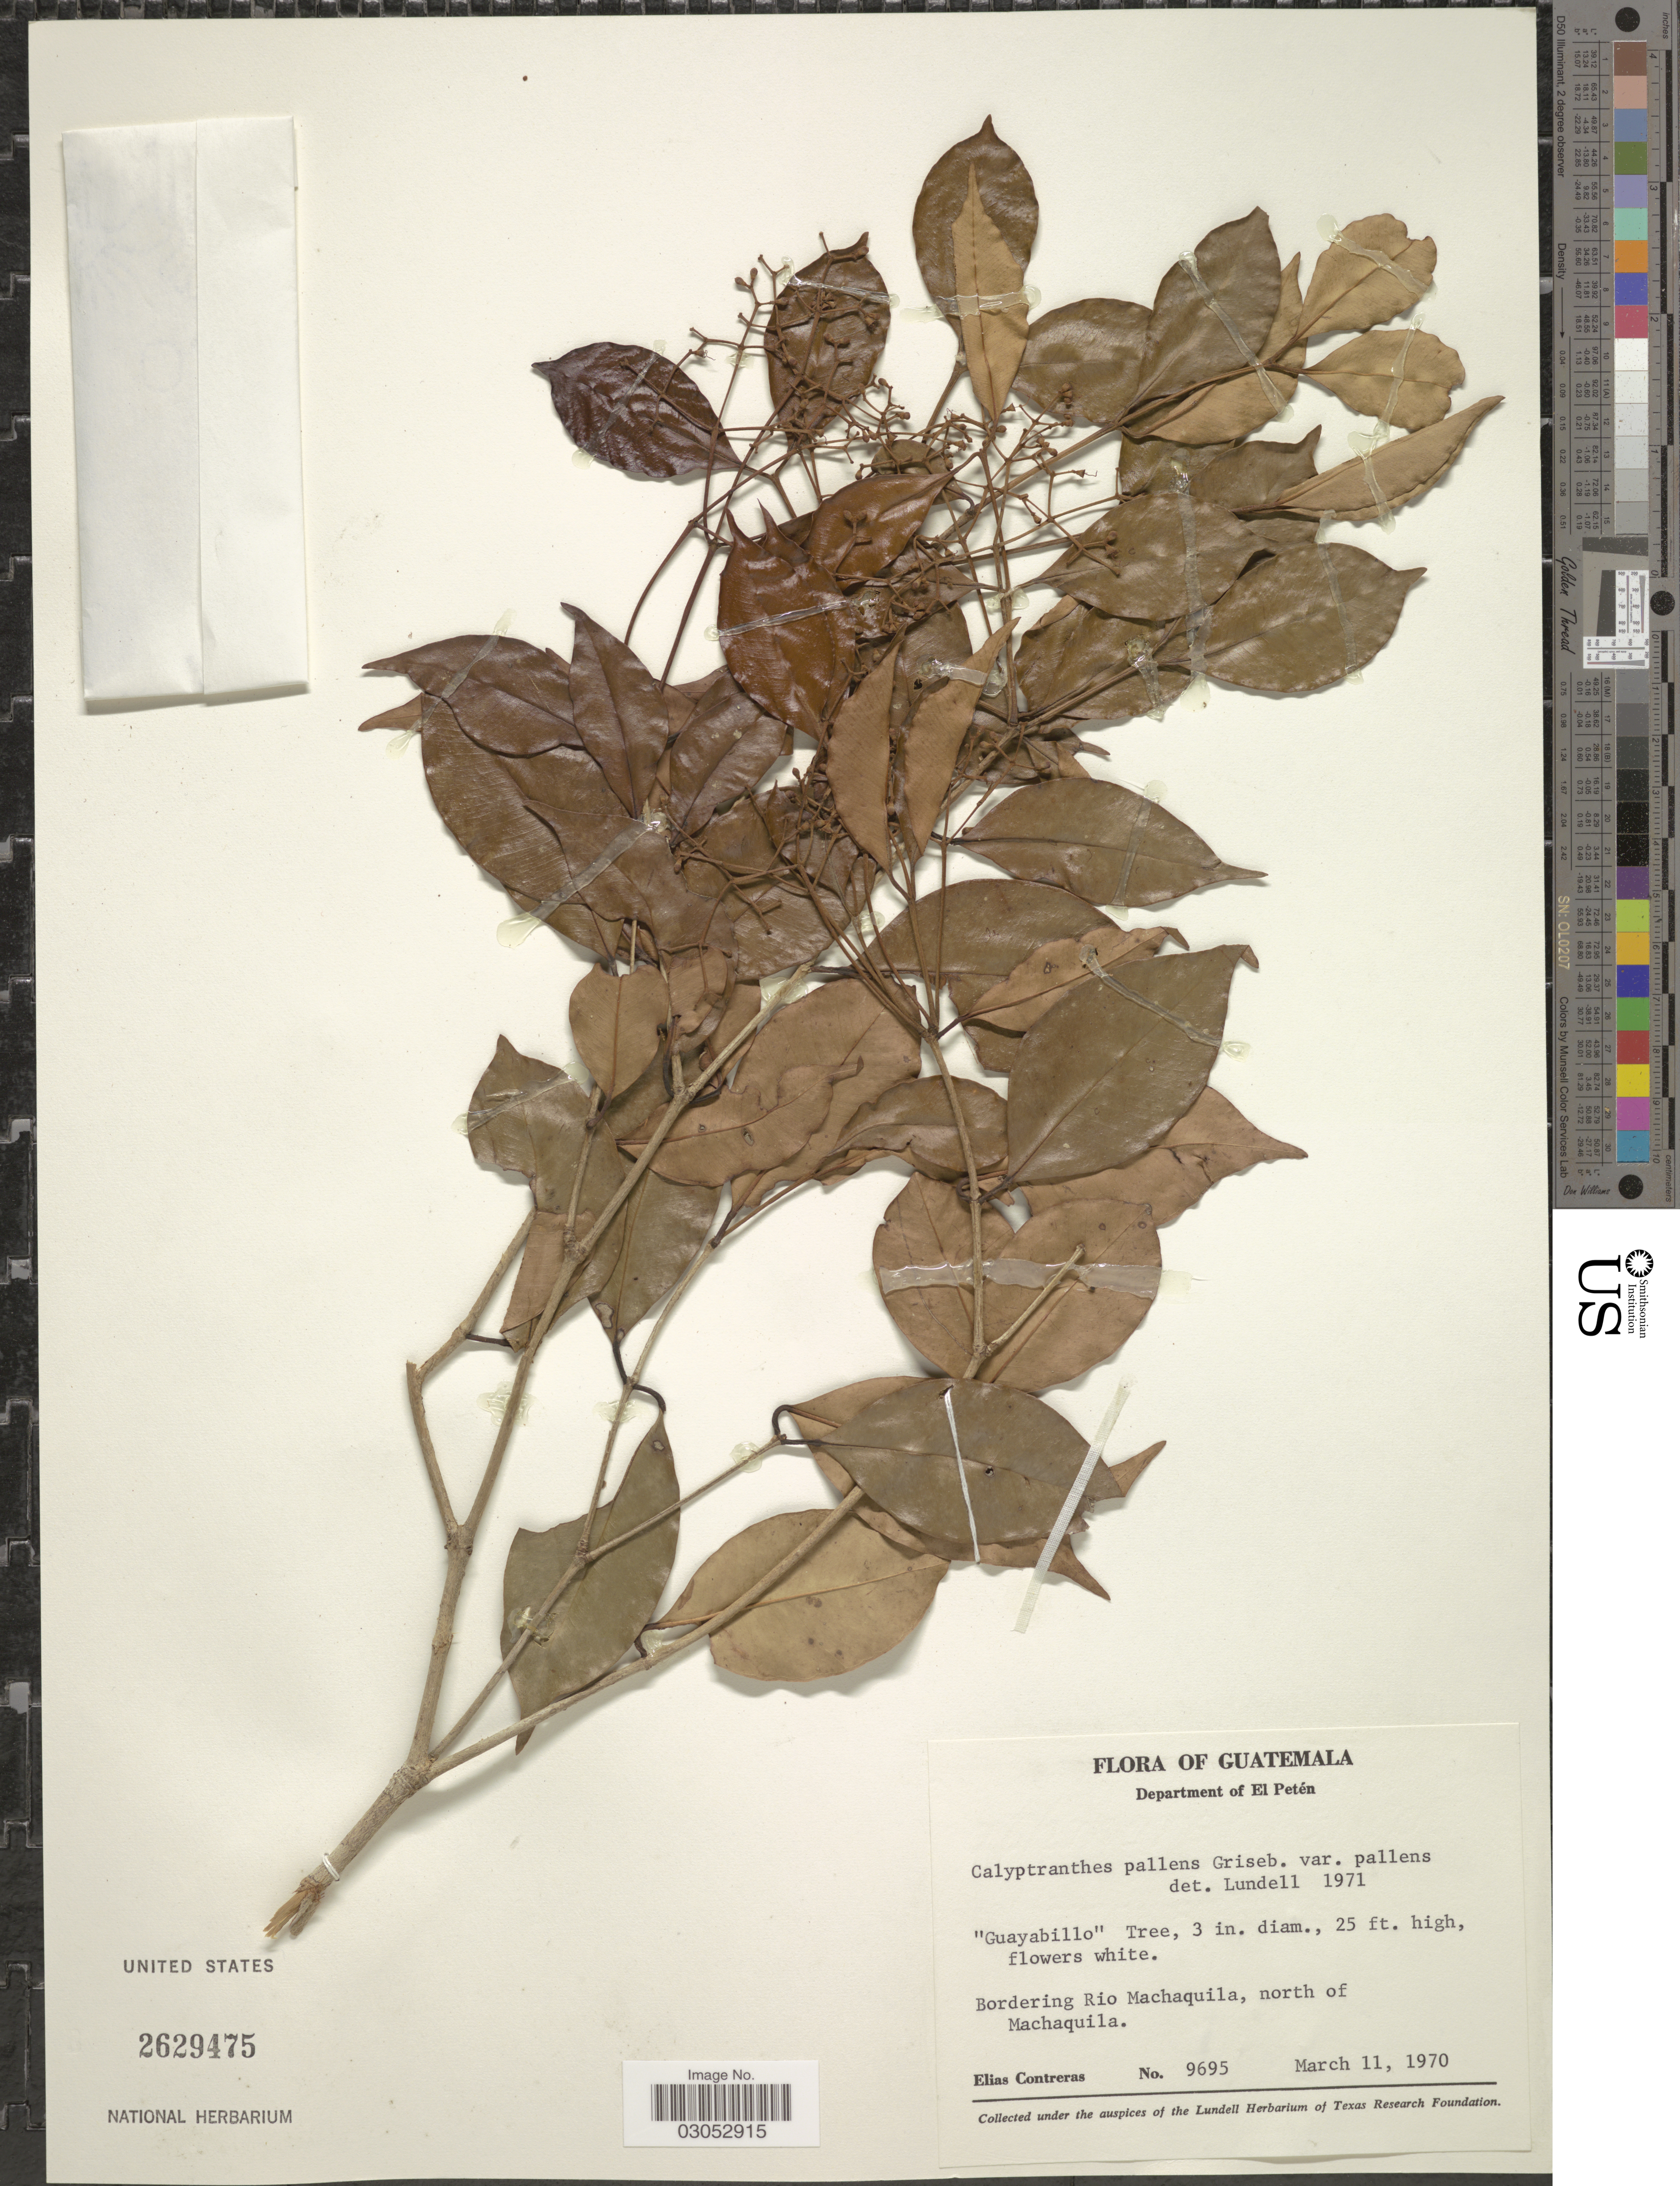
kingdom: Plantae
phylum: Tracheophyta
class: Magnoliopsida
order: Myrtales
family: Myrtaceae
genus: Myrcia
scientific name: Myrcia neopallens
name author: A.R. Lourenço & E. Lucas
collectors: E. Contreras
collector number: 9695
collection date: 1970-03-11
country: Guatemala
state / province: El Petén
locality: Department of El Petén, Bordering Rio Machaquila, north of Machaquila.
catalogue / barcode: US 2629475